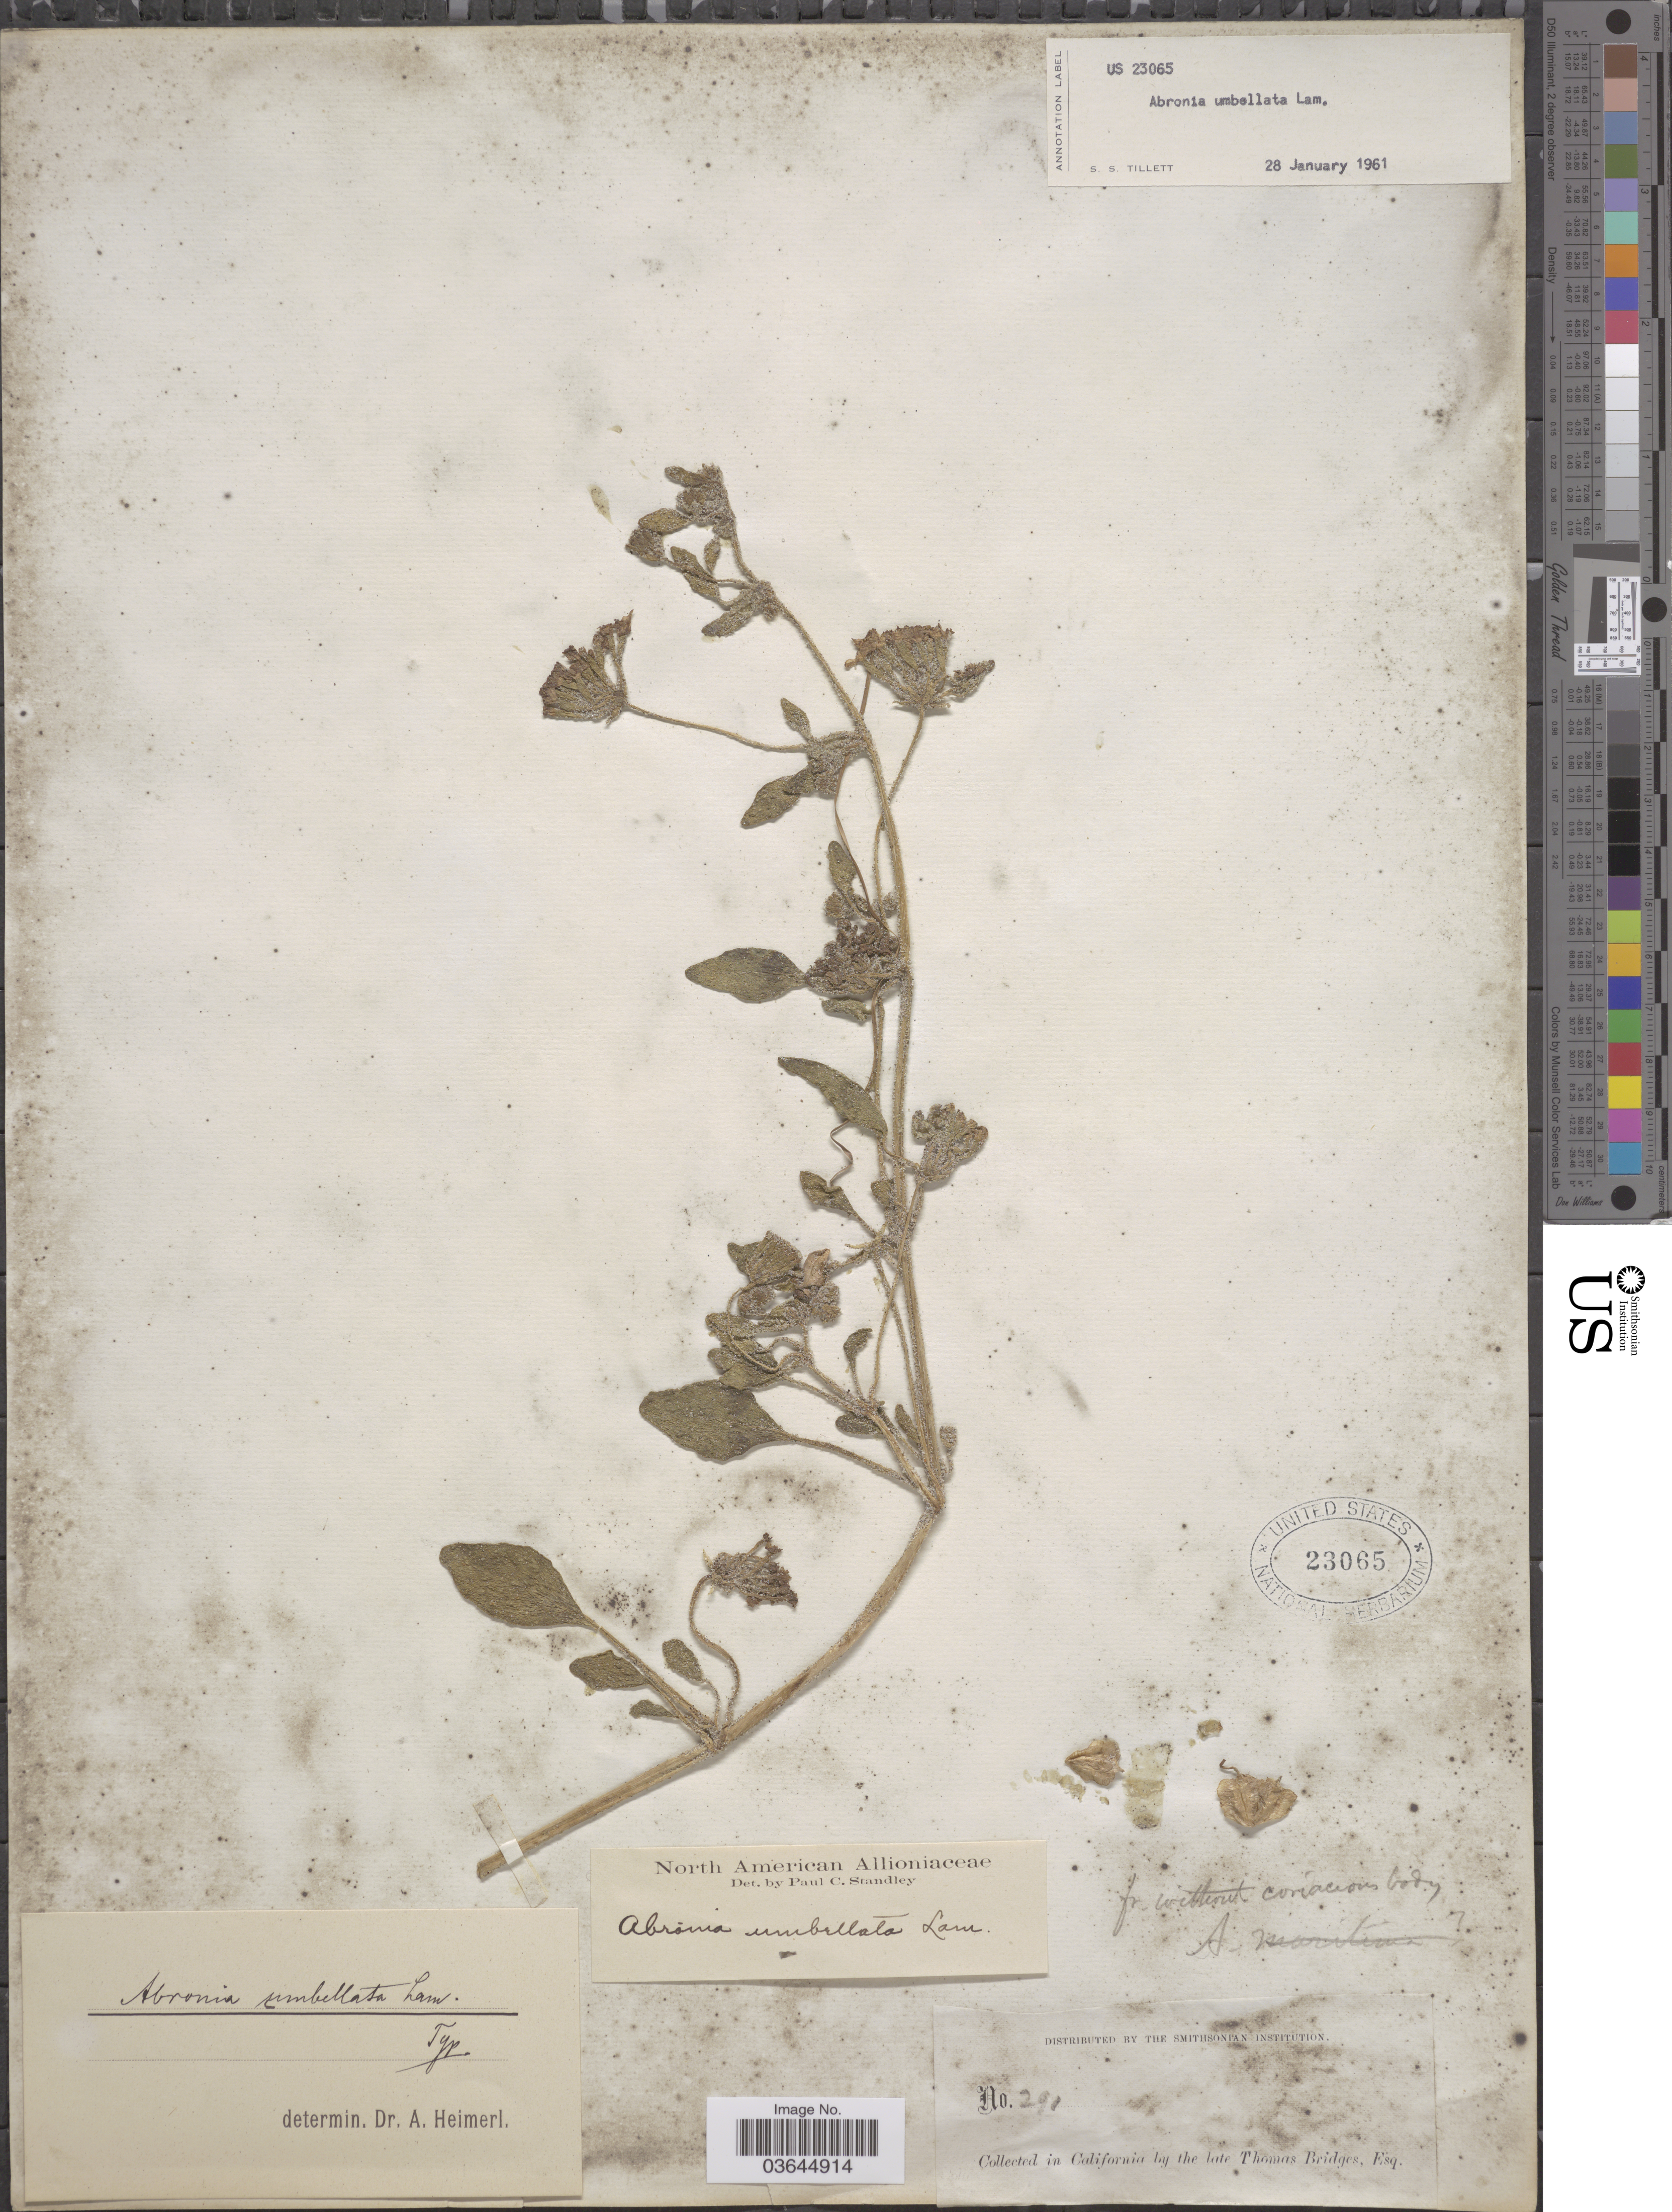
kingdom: Plantae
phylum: Tracheophyta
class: Magnoliopsida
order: Caryophyllales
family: Nyctaginaceae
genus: Abronia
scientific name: Abronia umbellata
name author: Lam.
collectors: T. Bridges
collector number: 291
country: United States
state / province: California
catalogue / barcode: US 23065